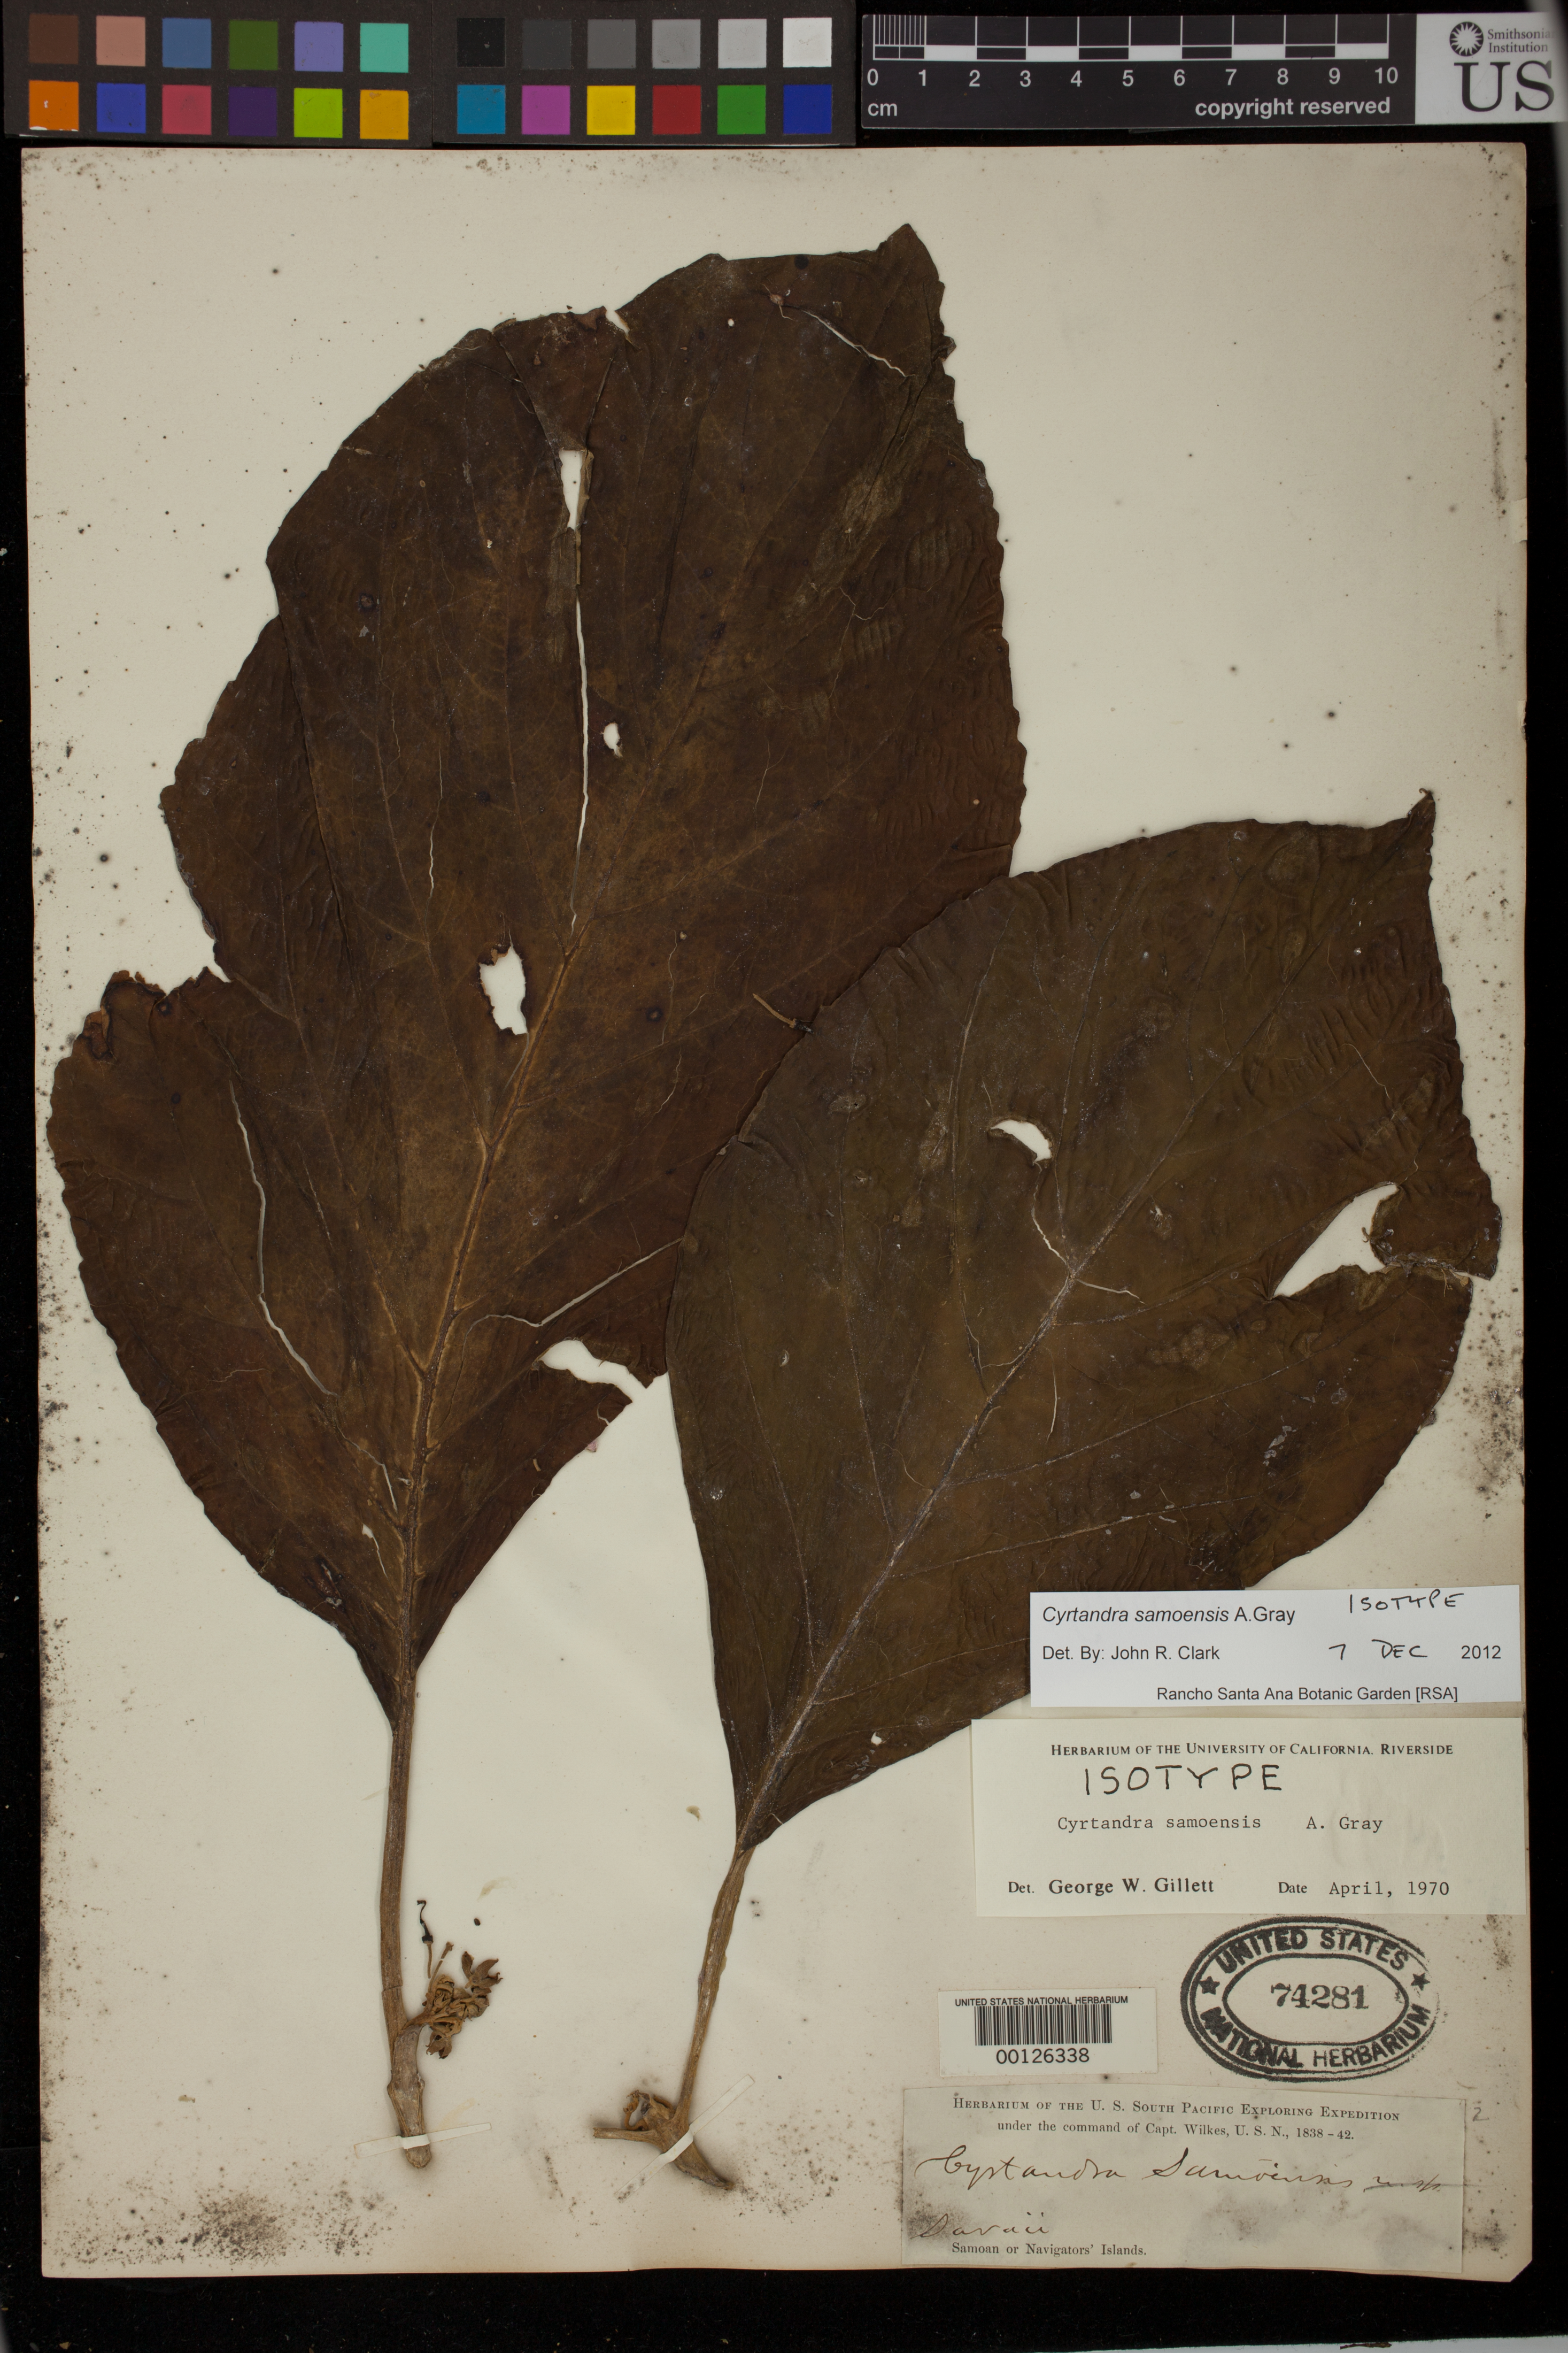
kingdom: Plantae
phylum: Tracheophyta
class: Magnoliopsida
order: Lamiales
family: Gesneriaceae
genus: Cyrtandra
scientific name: Cyrtandra samoensis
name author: A. Gray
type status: Isolectotype; Type Collection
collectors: Wilkes Explor. Exped.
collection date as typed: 1838 to -- --- 1842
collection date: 1838/1842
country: Samoa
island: Savai'i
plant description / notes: Protologue, "Tutuila, Savaii, and Manua, Samoan Islands, along the coast. A specimen is ticketed "Tahiti", probably through a transposition." Annotated as "ISOTYPE" by Gillett (1970) and by J.R. Clark (2012), but it is unclear whether this specimen is a duplicate of the lectotype.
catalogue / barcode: US 74281